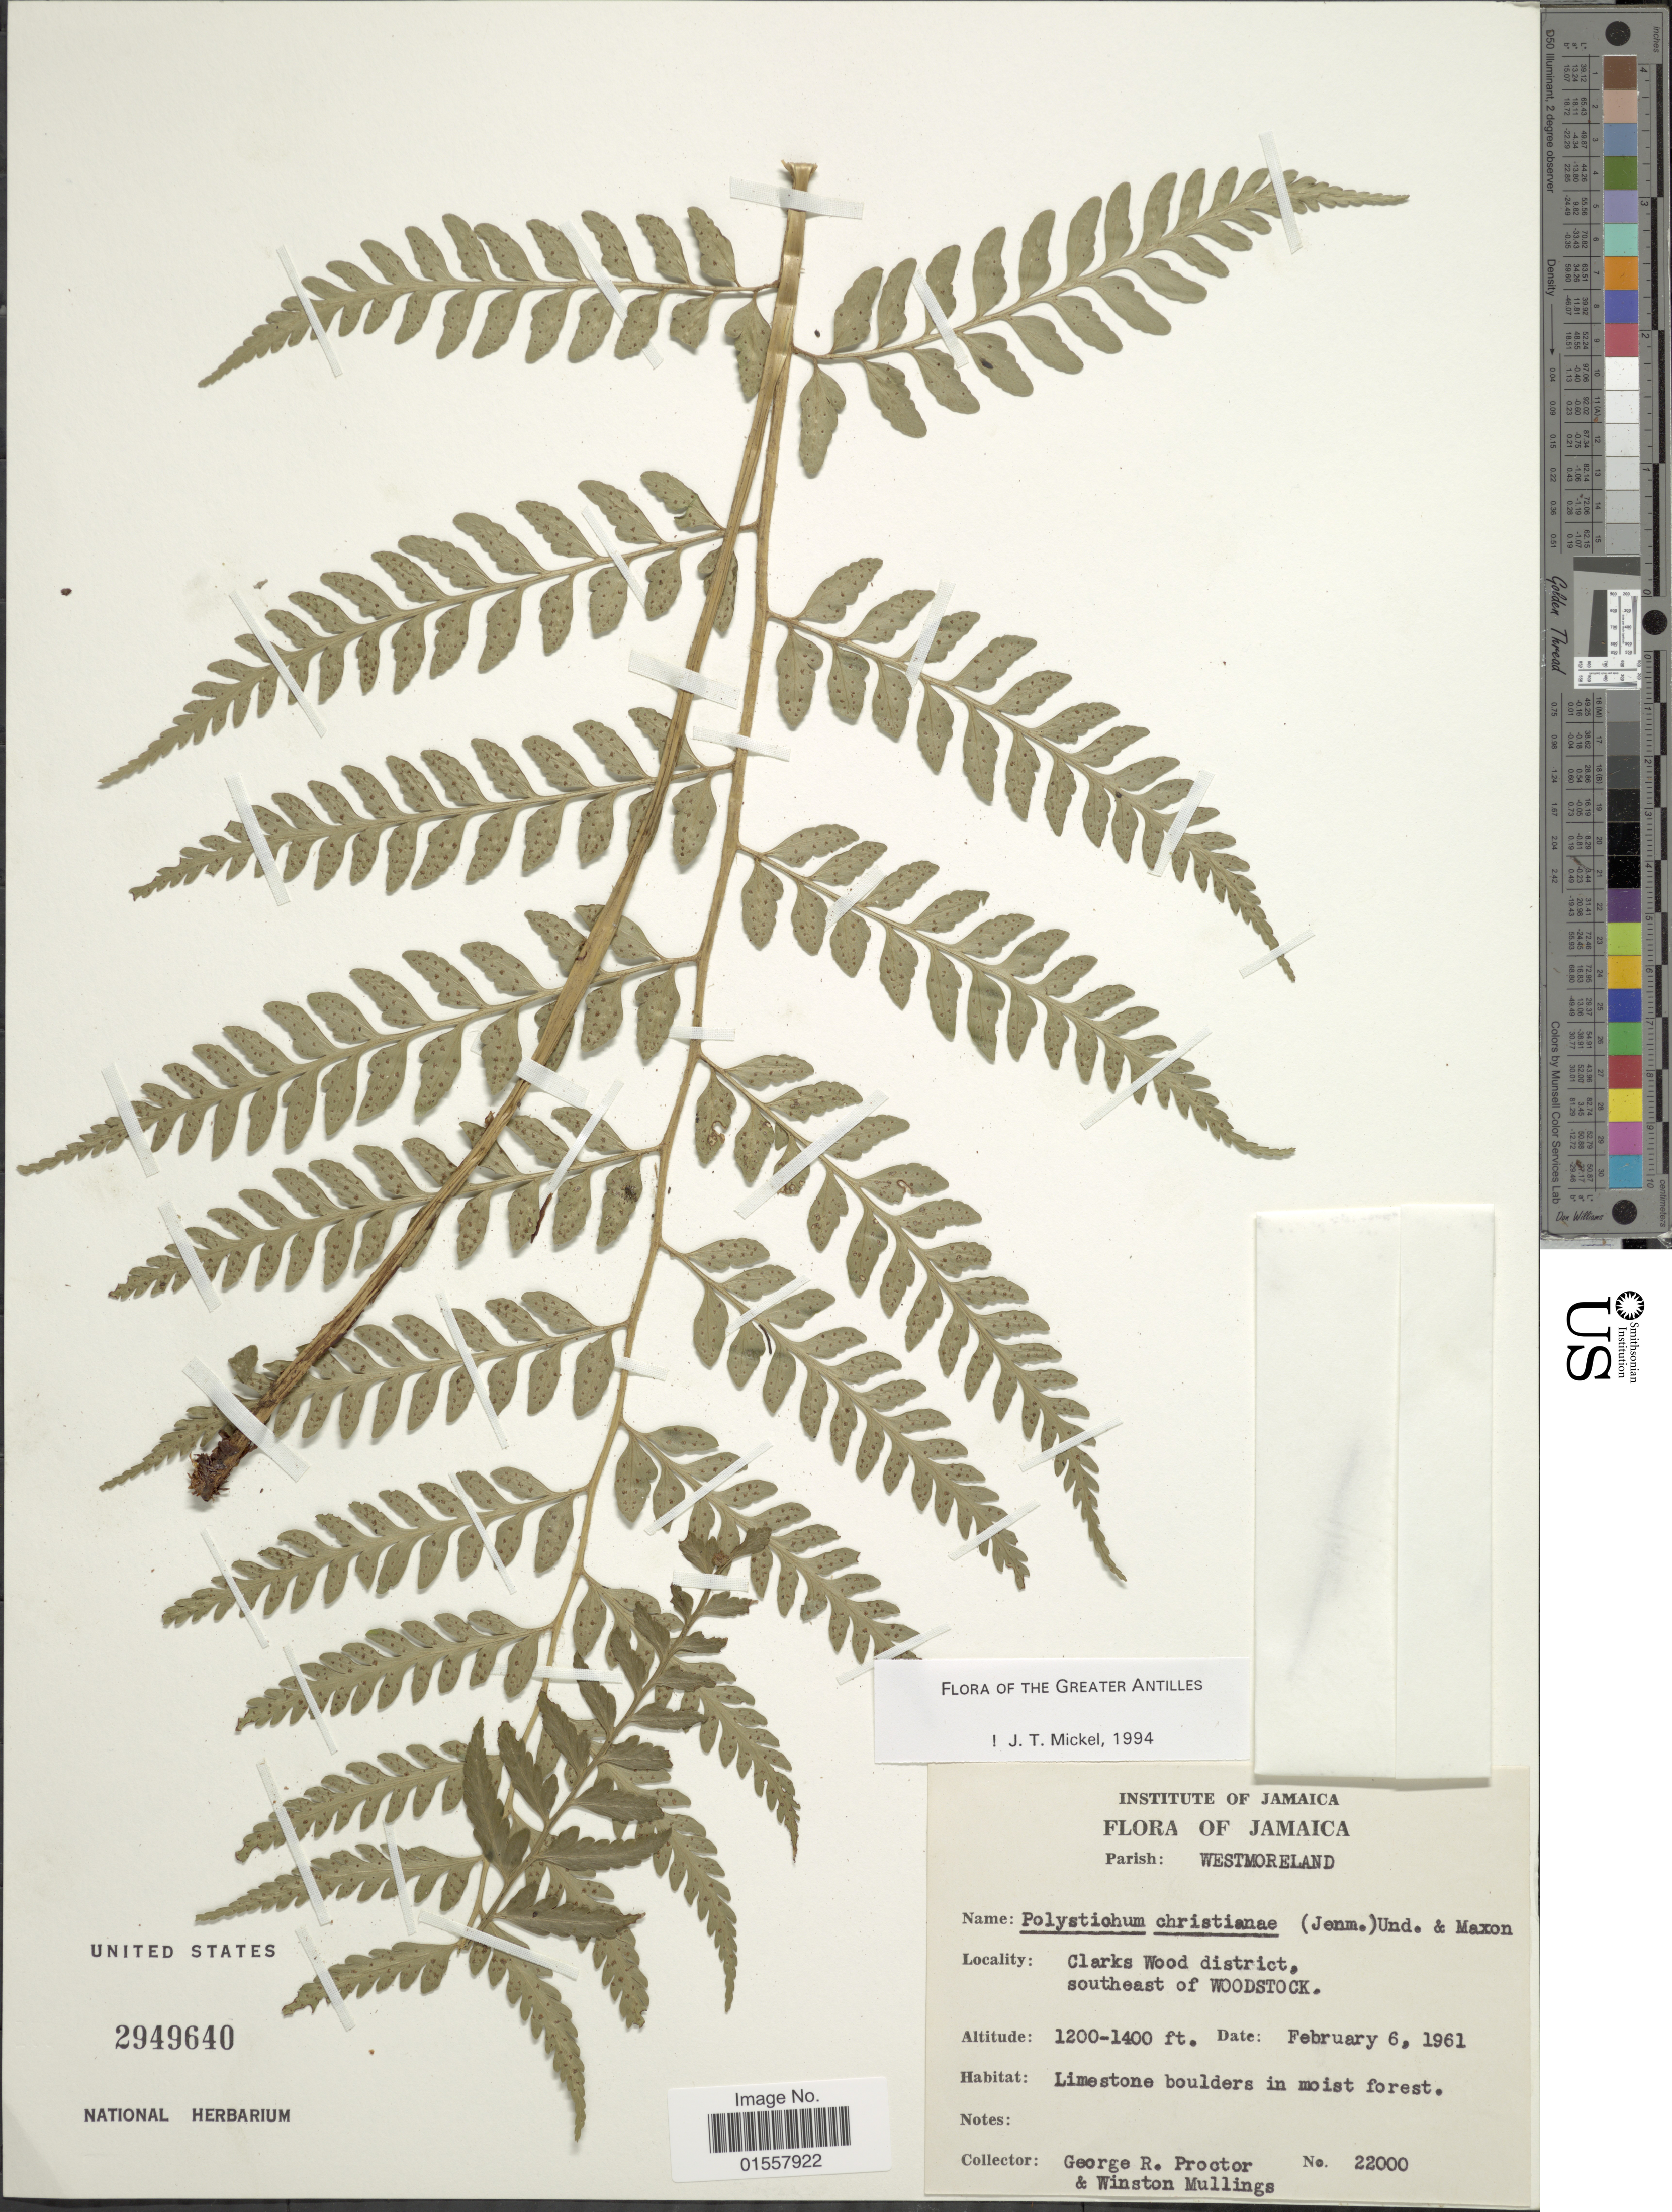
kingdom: Plantae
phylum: Tracheophyta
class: Polypodiopsida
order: Polypodiales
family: Dryopteridaceae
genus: Polystichum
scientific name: Polystichum christianae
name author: (Jenman) Underw. & Maxon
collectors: G. R. Proctor & W. Mullings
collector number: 22000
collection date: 1961-02-06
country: Jamaica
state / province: Westmoreland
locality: Parish Westmoreland, Clarks Wood district, southeast of Woodstock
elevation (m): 366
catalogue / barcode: US 2949640